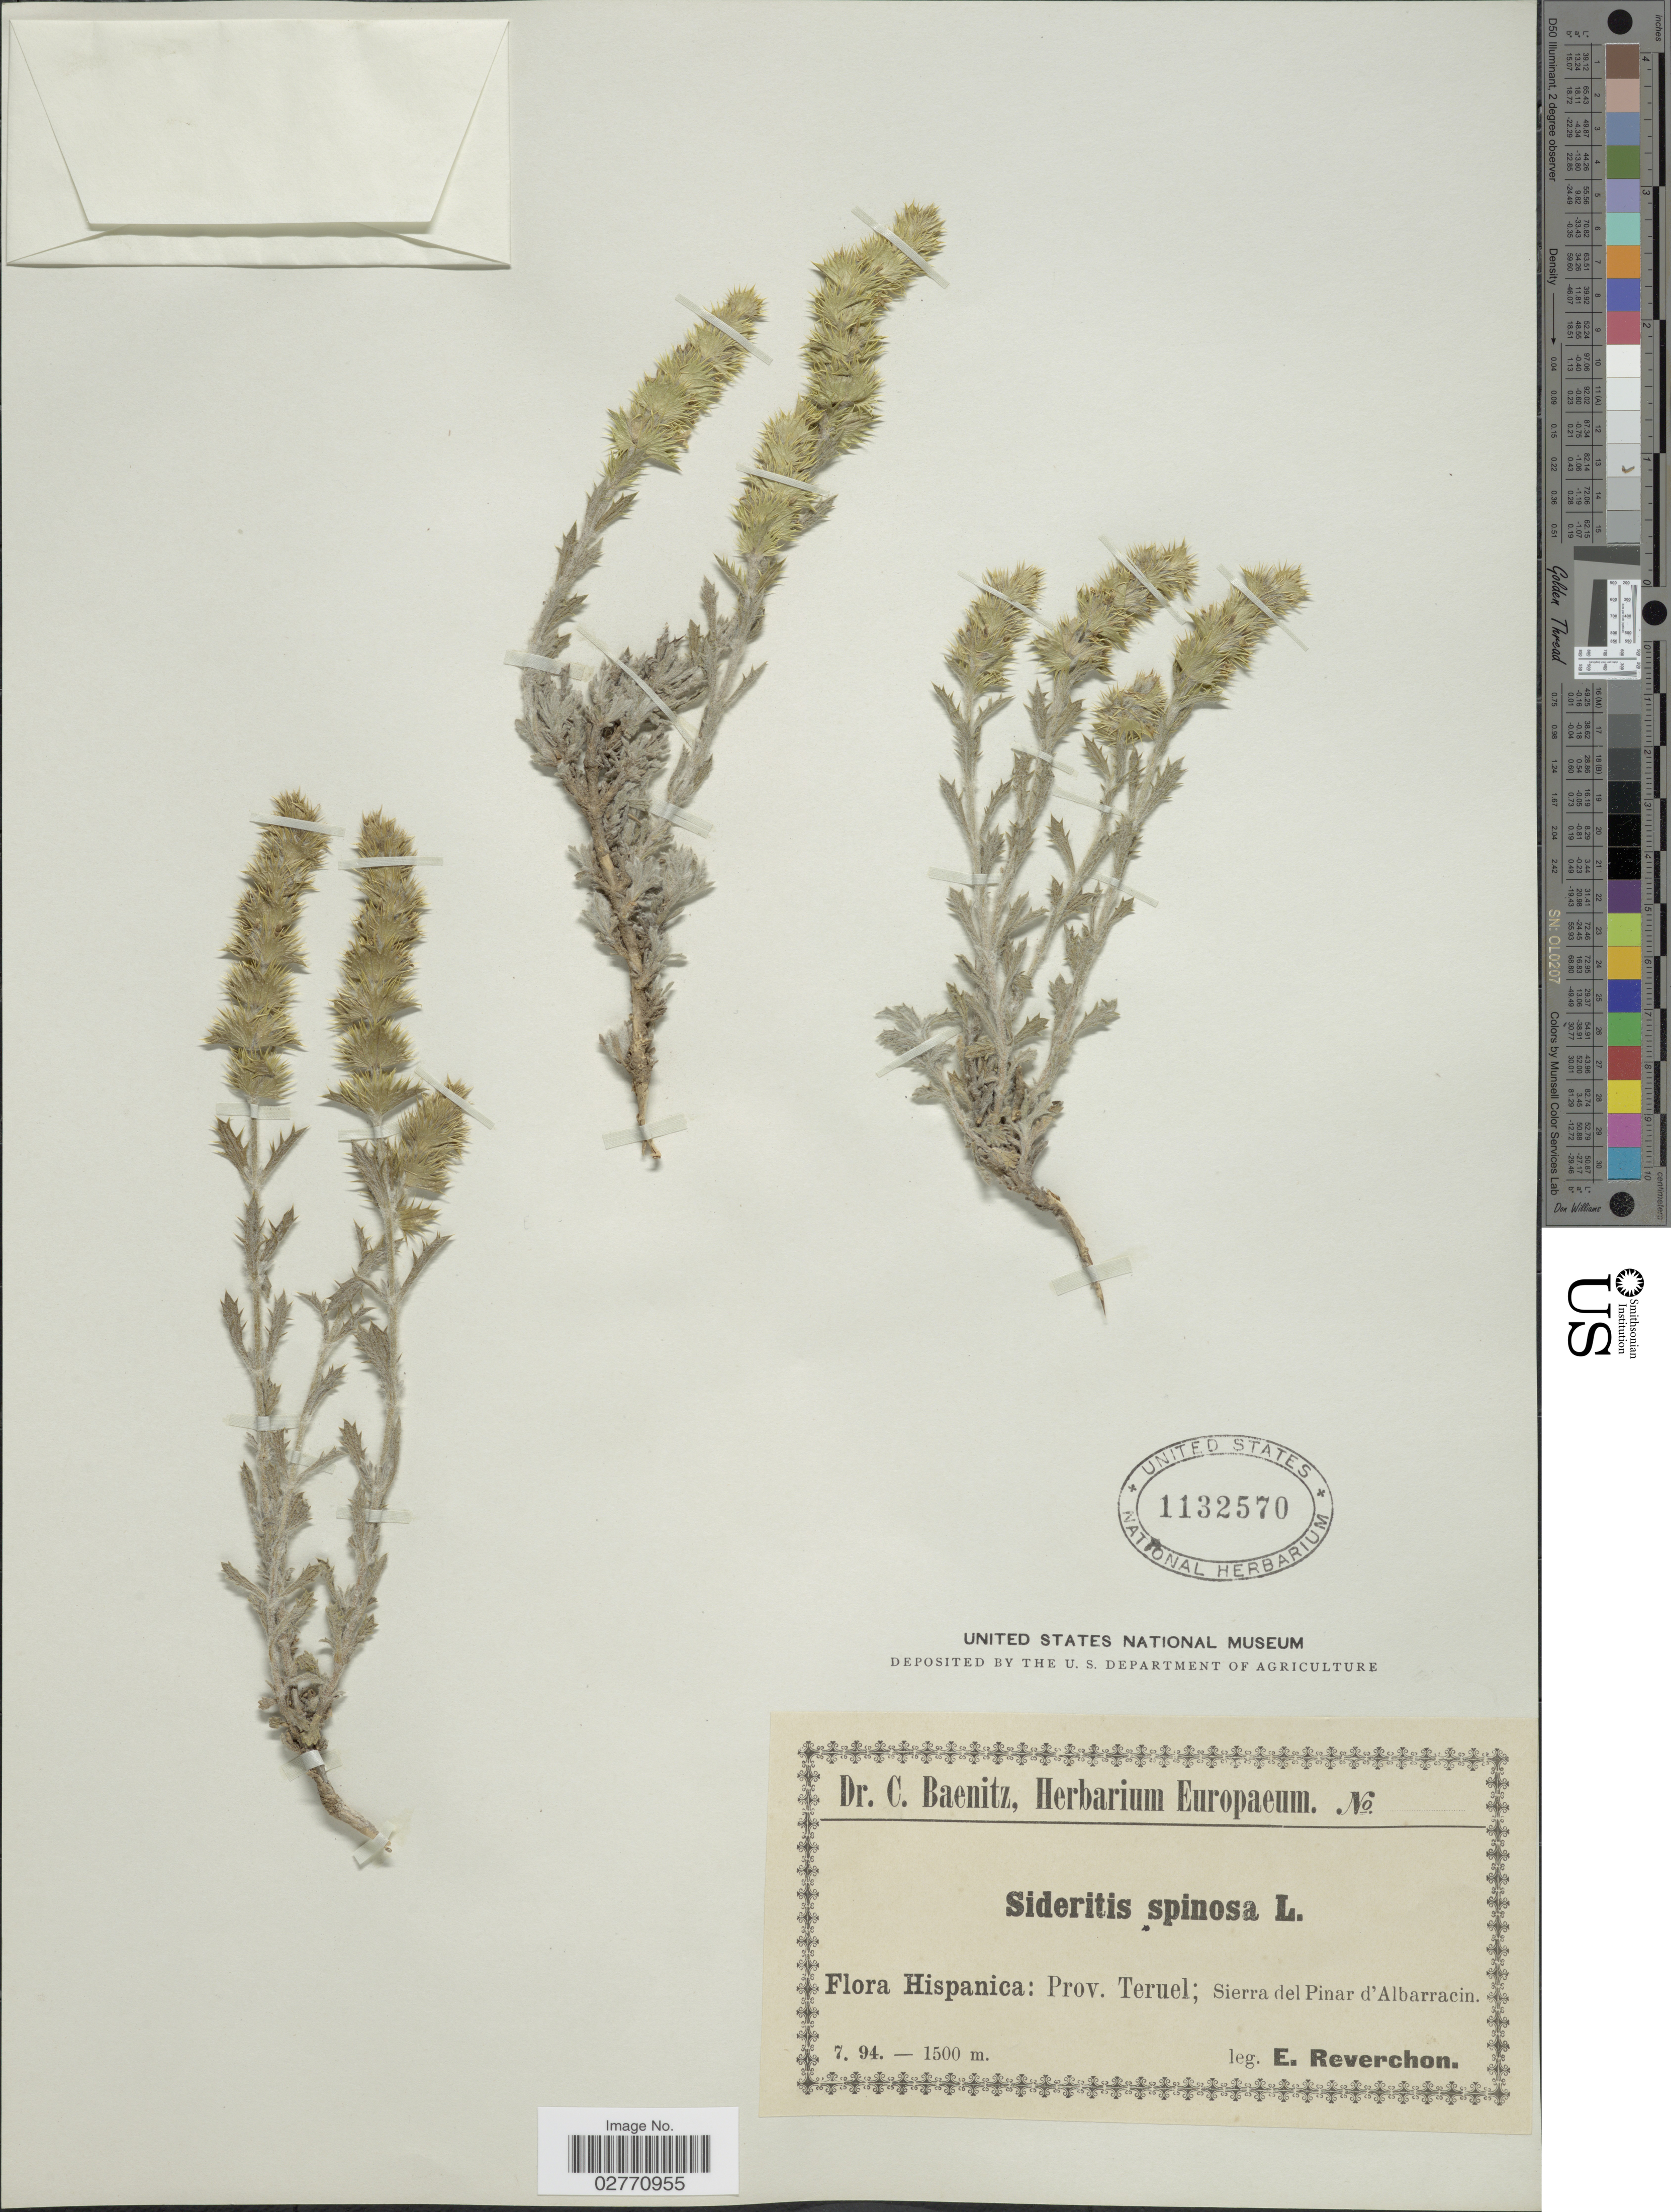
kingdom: Plantae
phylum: Tracheophyta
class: Magnoliopsida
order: Lamiales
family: Lamiaceae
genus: Sideritis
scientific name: Sideritis spinosa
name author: Lam.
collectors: -. Reverchon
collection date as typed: Transcribed d/m/y: /7/94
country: Spain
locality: Hispanica: Prov. Teruel; Sierra del Pinar d'Albarracin.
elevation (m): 1500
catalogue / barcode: US 1132570